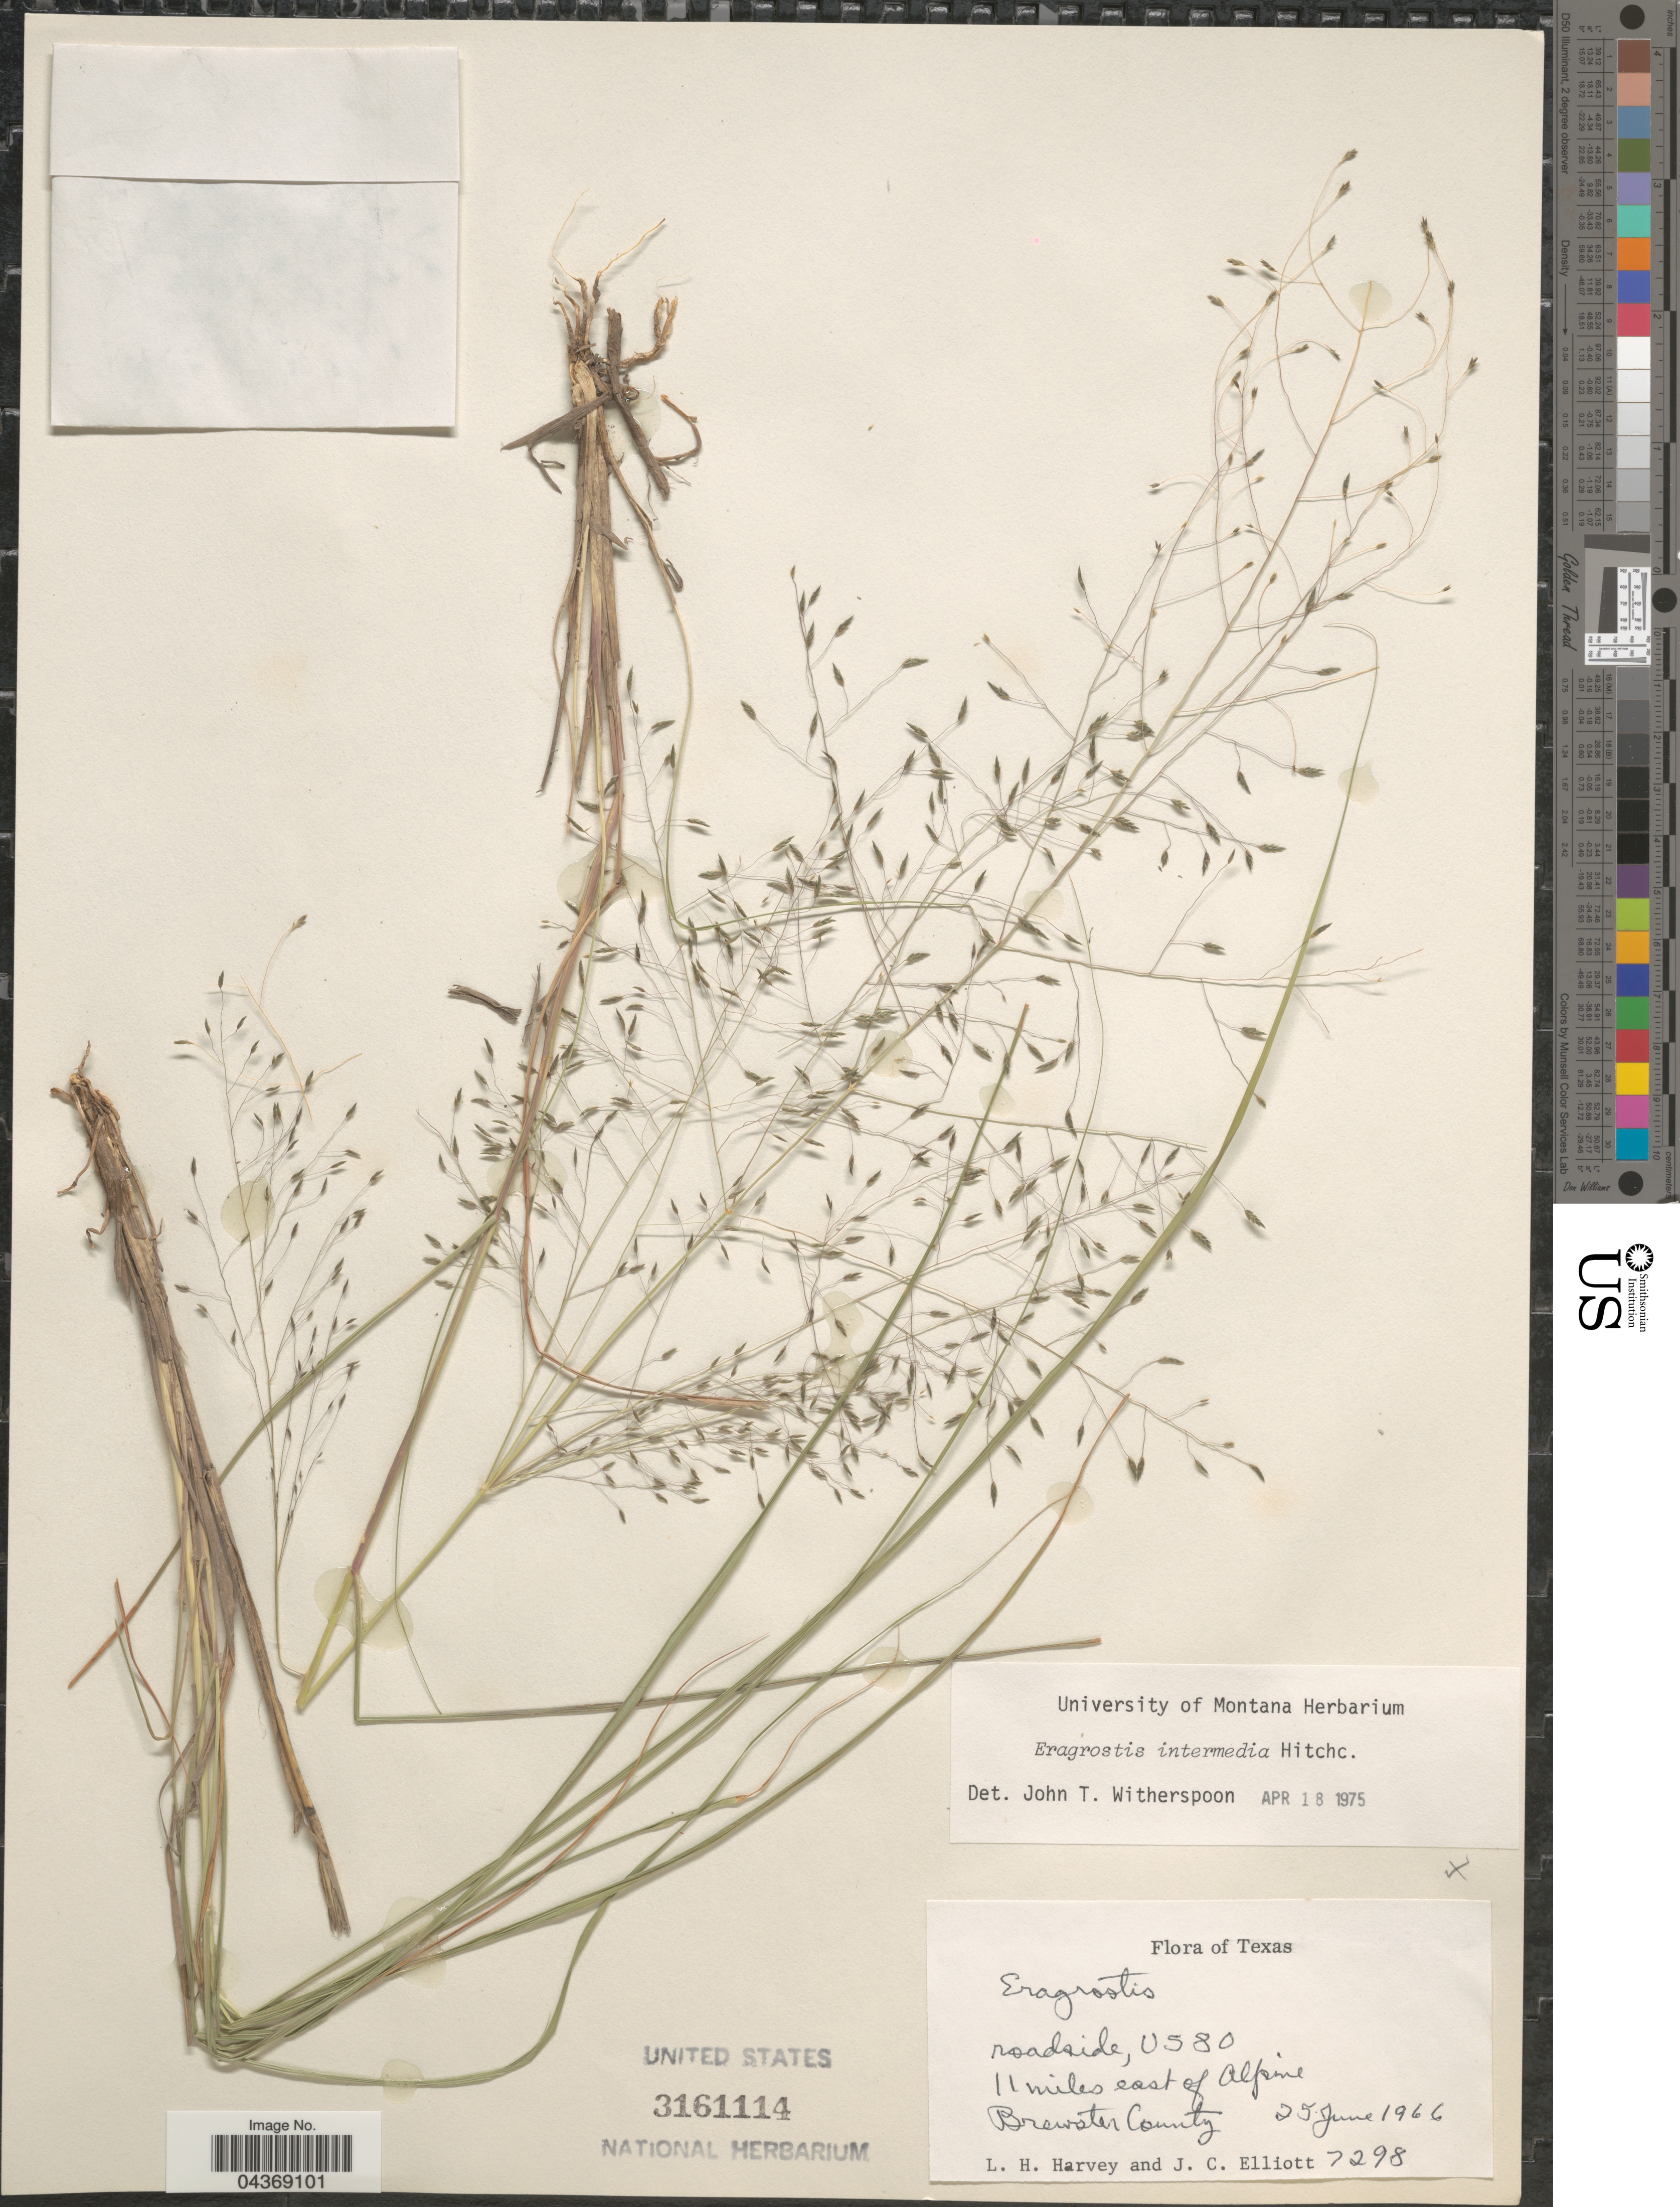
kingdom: Plantae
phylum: Tracheophyta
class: Liliopsida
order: Poales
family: Poaceae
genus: Eragrostis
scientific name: Eragrostis intermedia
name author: Hitchc.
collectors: L. H. Harvey & J. C. Elliott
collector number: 7298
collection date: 1966-06-25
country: United States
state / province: Texas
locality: Roadside, US80. 11 miles east of Alpine. Brewster County.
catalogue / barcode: US 3161114